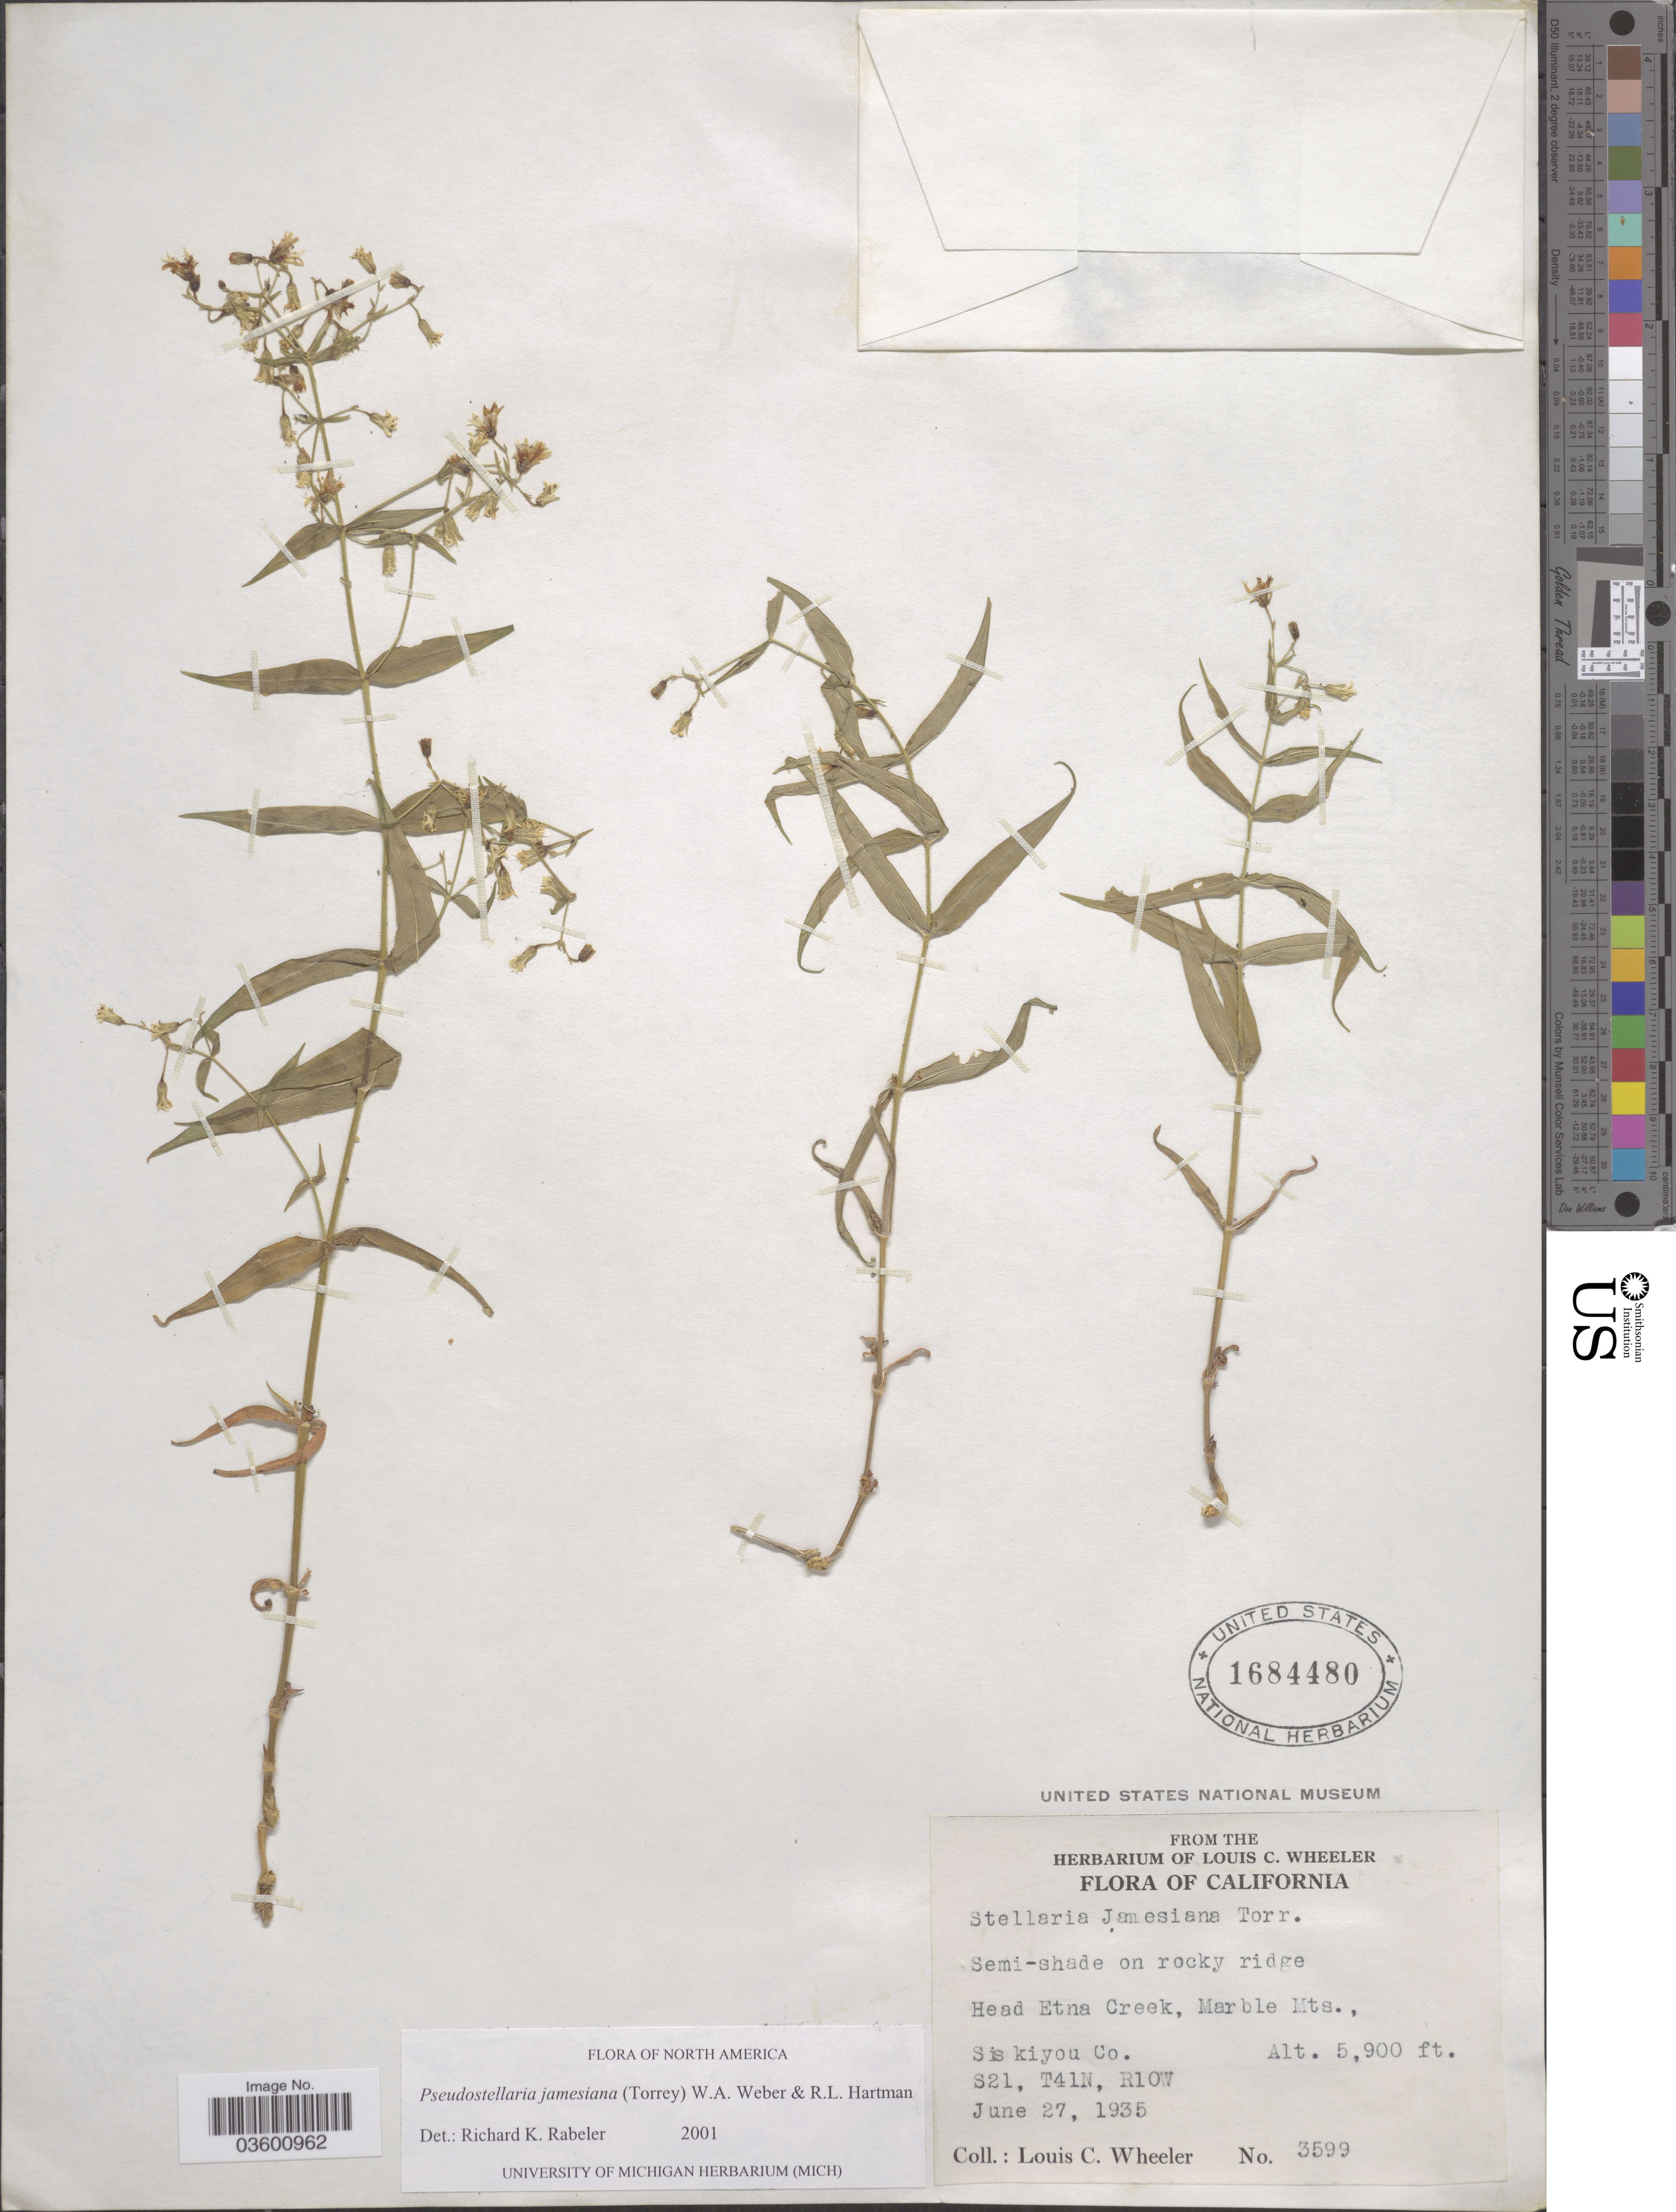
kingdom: Plantae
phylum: Tracheophyta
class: Magnoliopsida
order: Caryophyllales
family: Caryophyllaceae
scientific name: Torreyostellaria jamesiana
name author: (Torr.) Gang Yao et al.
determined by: Strong, M. T., (US), Smithsonian Institution - National Museum of Natural History (UNITED STATES)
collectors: L. C. Wheeler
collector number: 3599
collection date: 1935-06-27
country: United States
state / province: California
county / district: Siskiyou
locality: Head Etna Creek, Marble Mts. Siskiyou Co. S21, T41N, R10W.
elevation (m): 1798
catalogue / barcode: US 1684480